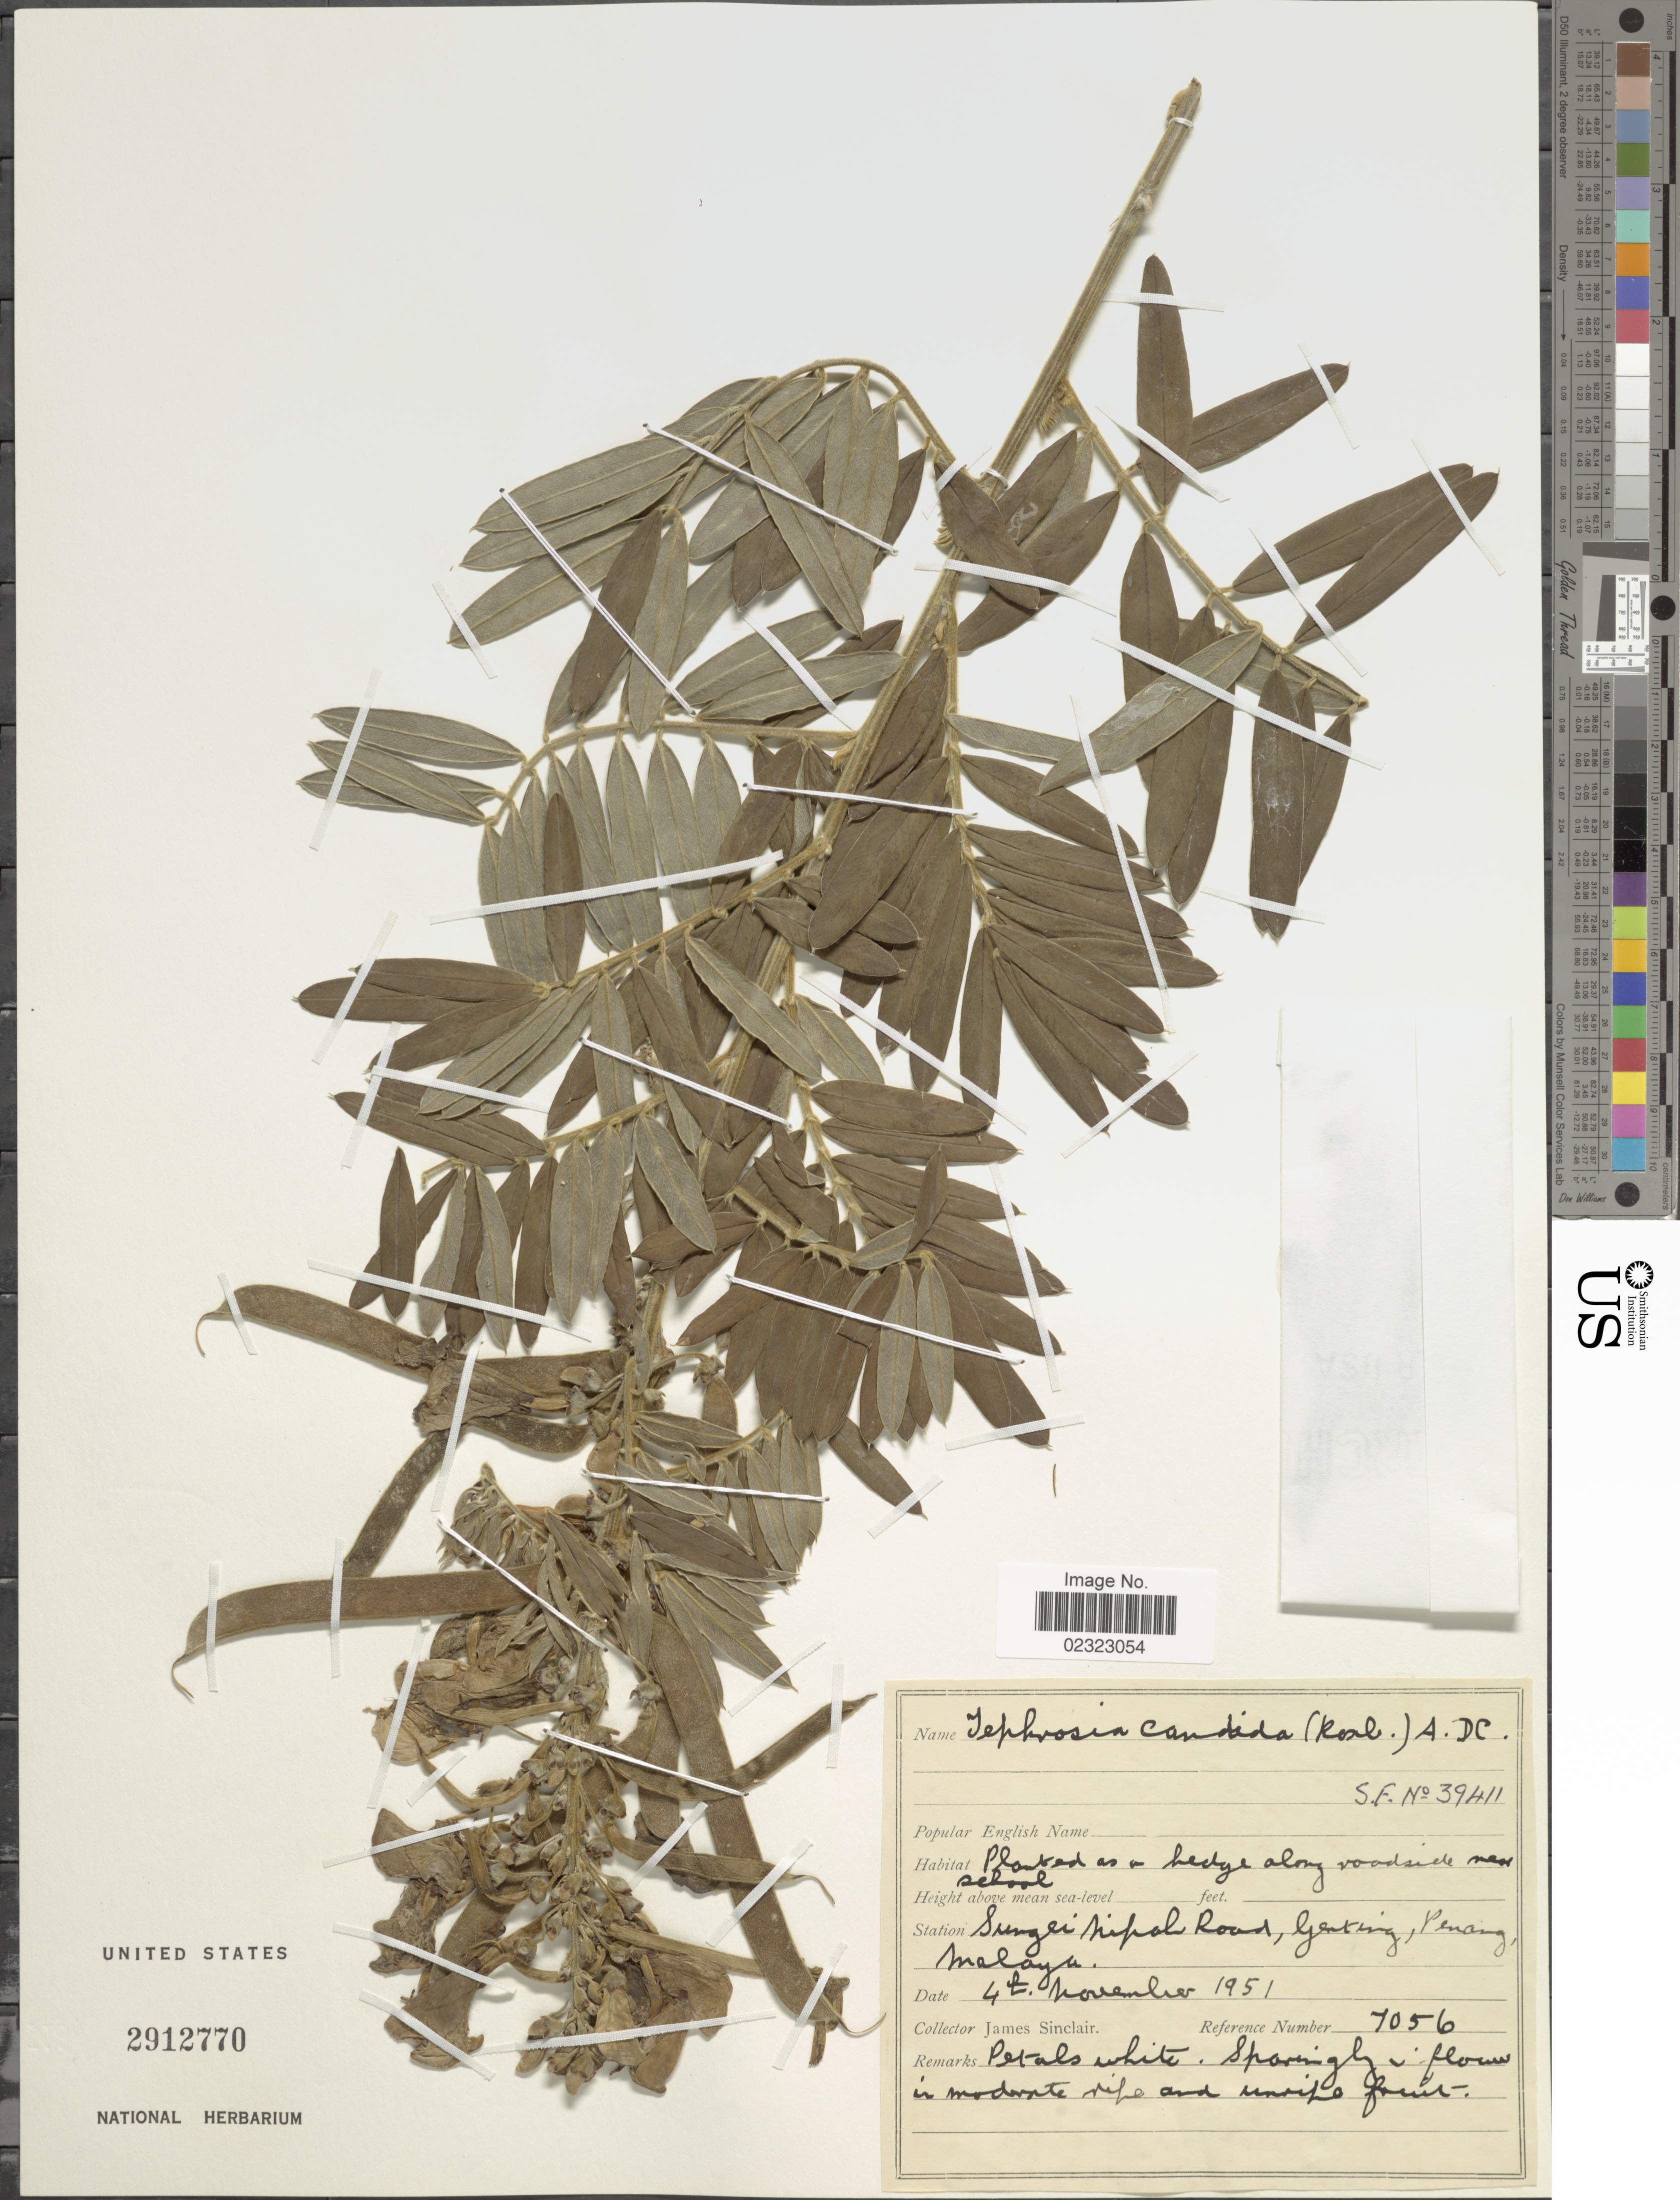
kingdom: Plantae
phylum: Tracheophyta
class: Magnoliopsida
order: Fabales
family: Fabaceae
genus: Tephrosia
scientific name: Tephrosia candida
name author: DC.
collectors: J. Sinclair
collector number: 7056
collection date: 1951-11-04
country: Malaysia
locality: Sungai Nipah Road, Genting, Penang, Malaya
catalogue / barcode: US 2912770